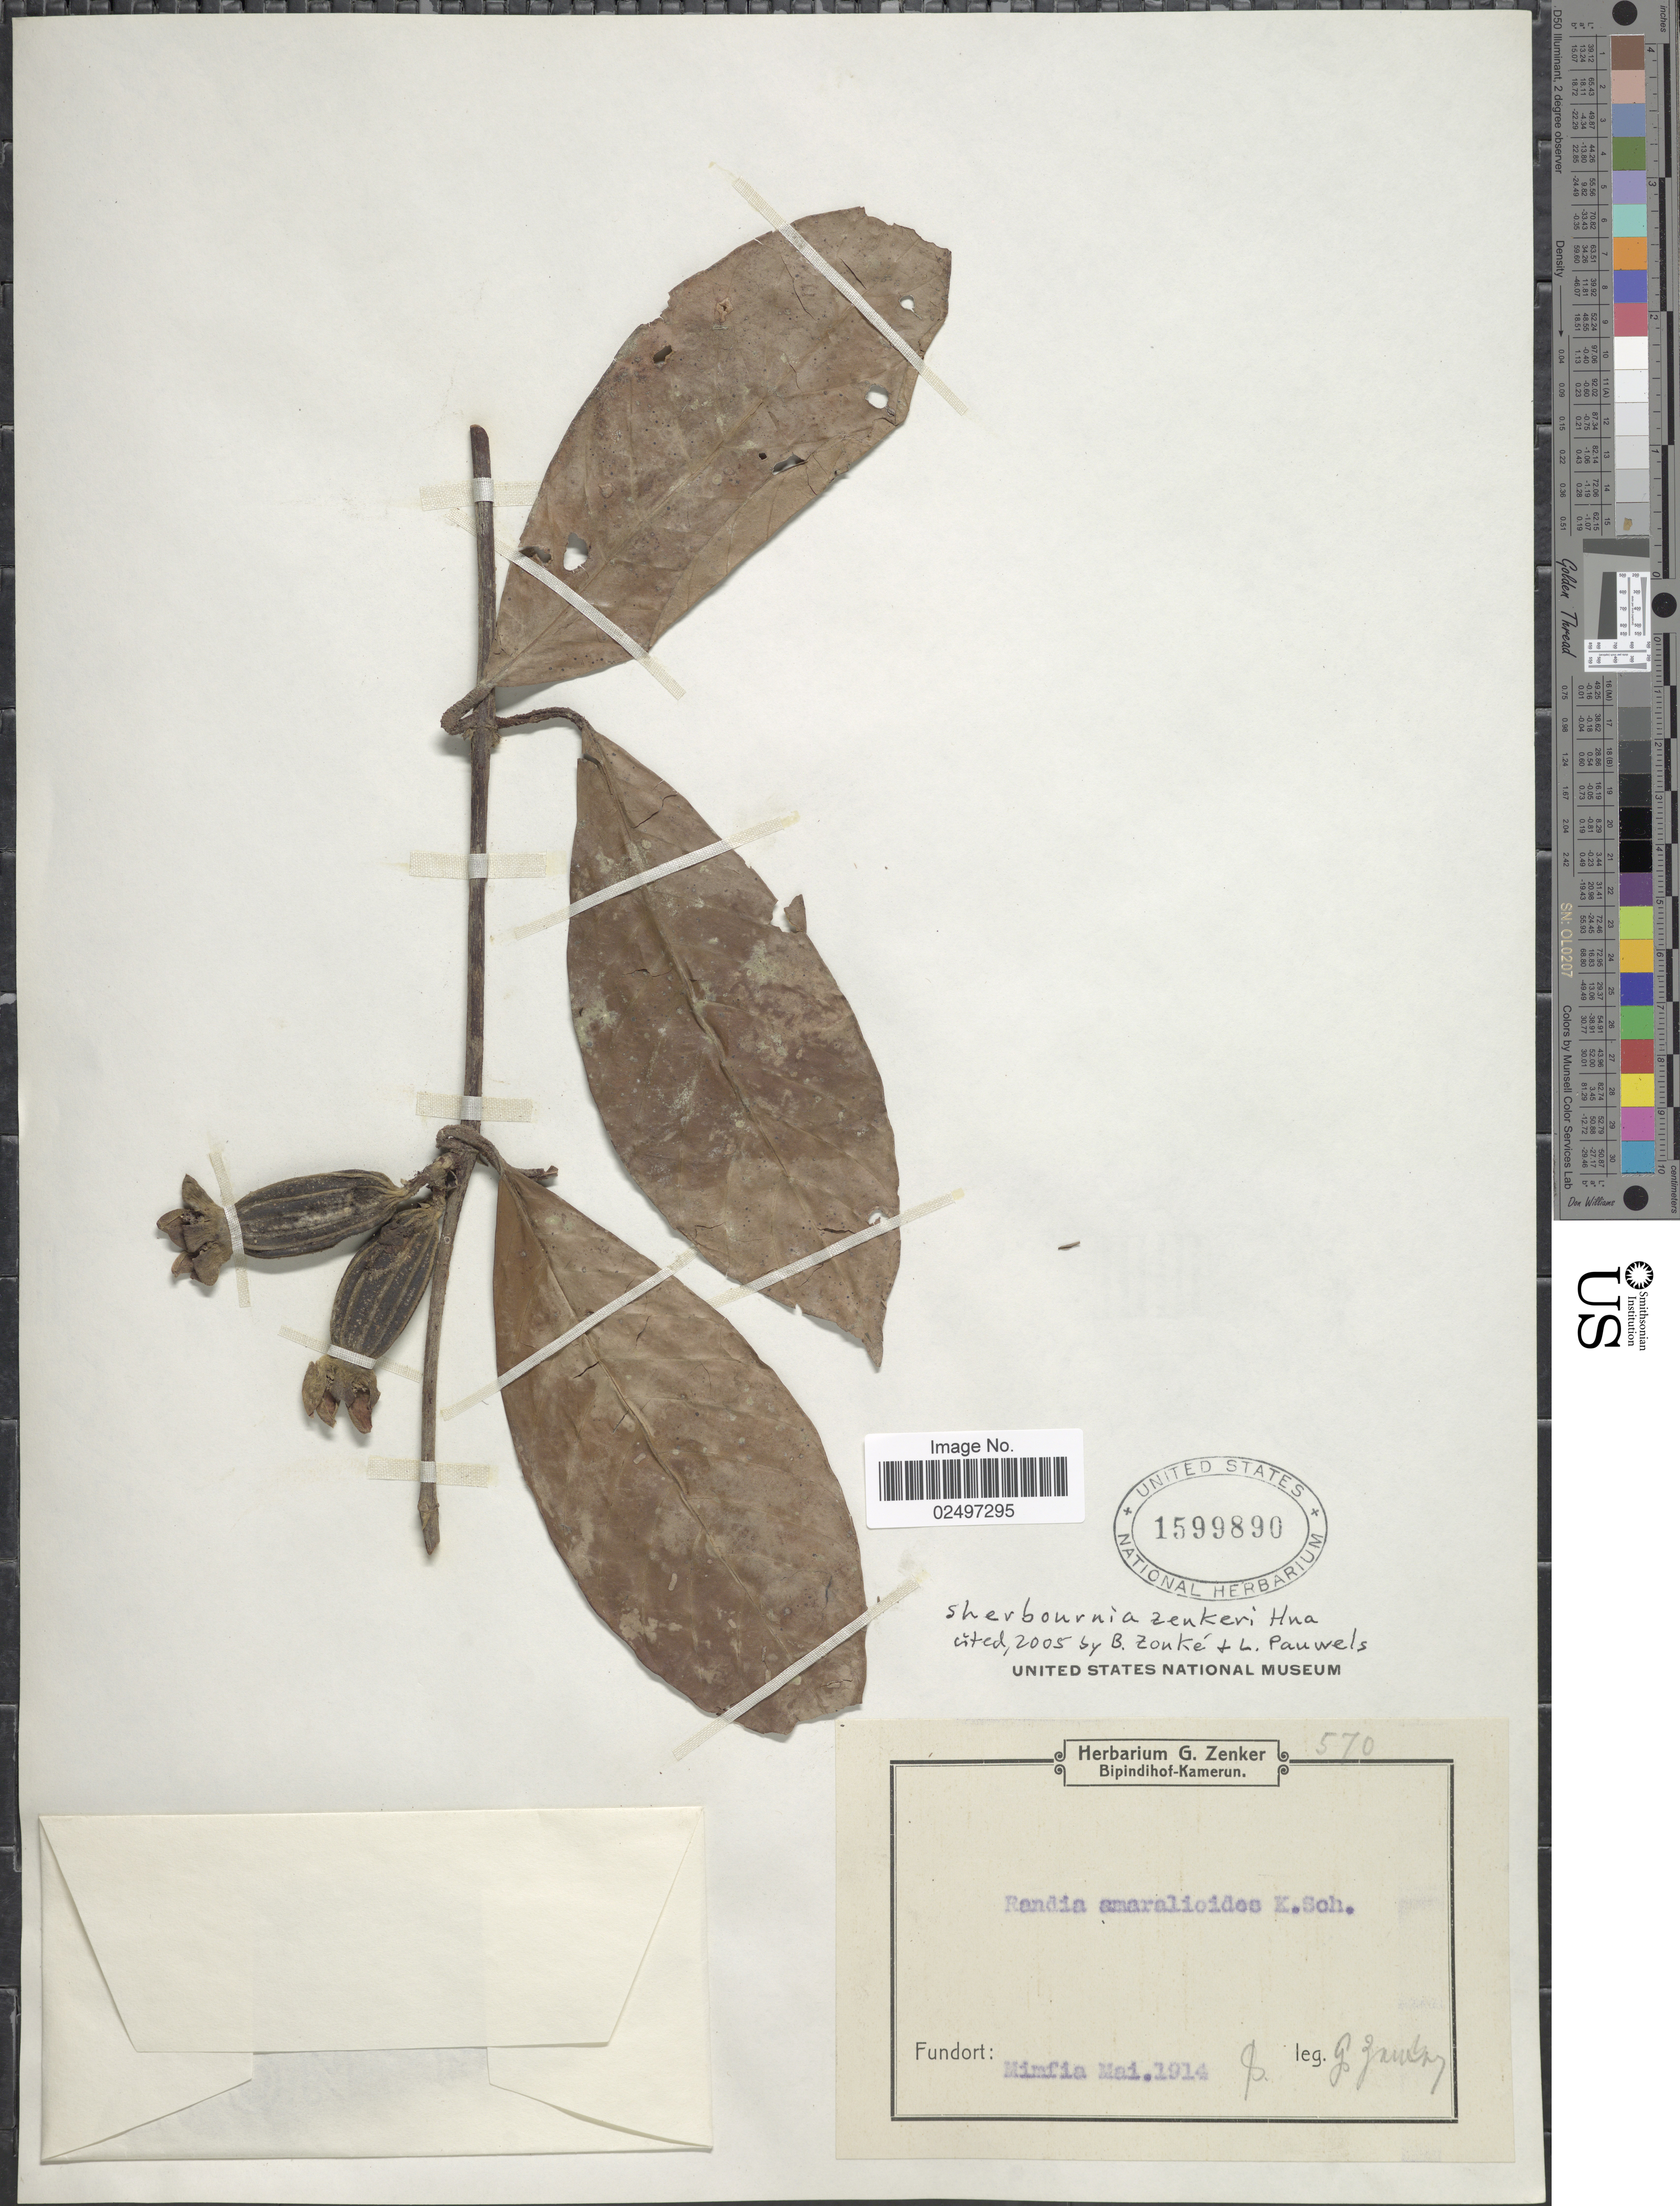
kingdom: Plantae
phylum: Tracheophyta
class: Magnoliopsida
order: Gentianales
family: Rubiaceae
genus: Sherbournia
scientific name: Sherbournia zenkeri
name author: Hua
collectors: G. A. Zenker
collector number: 570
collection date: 1914-05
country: Cameroon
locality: Mimfia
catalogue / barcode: US 1599890